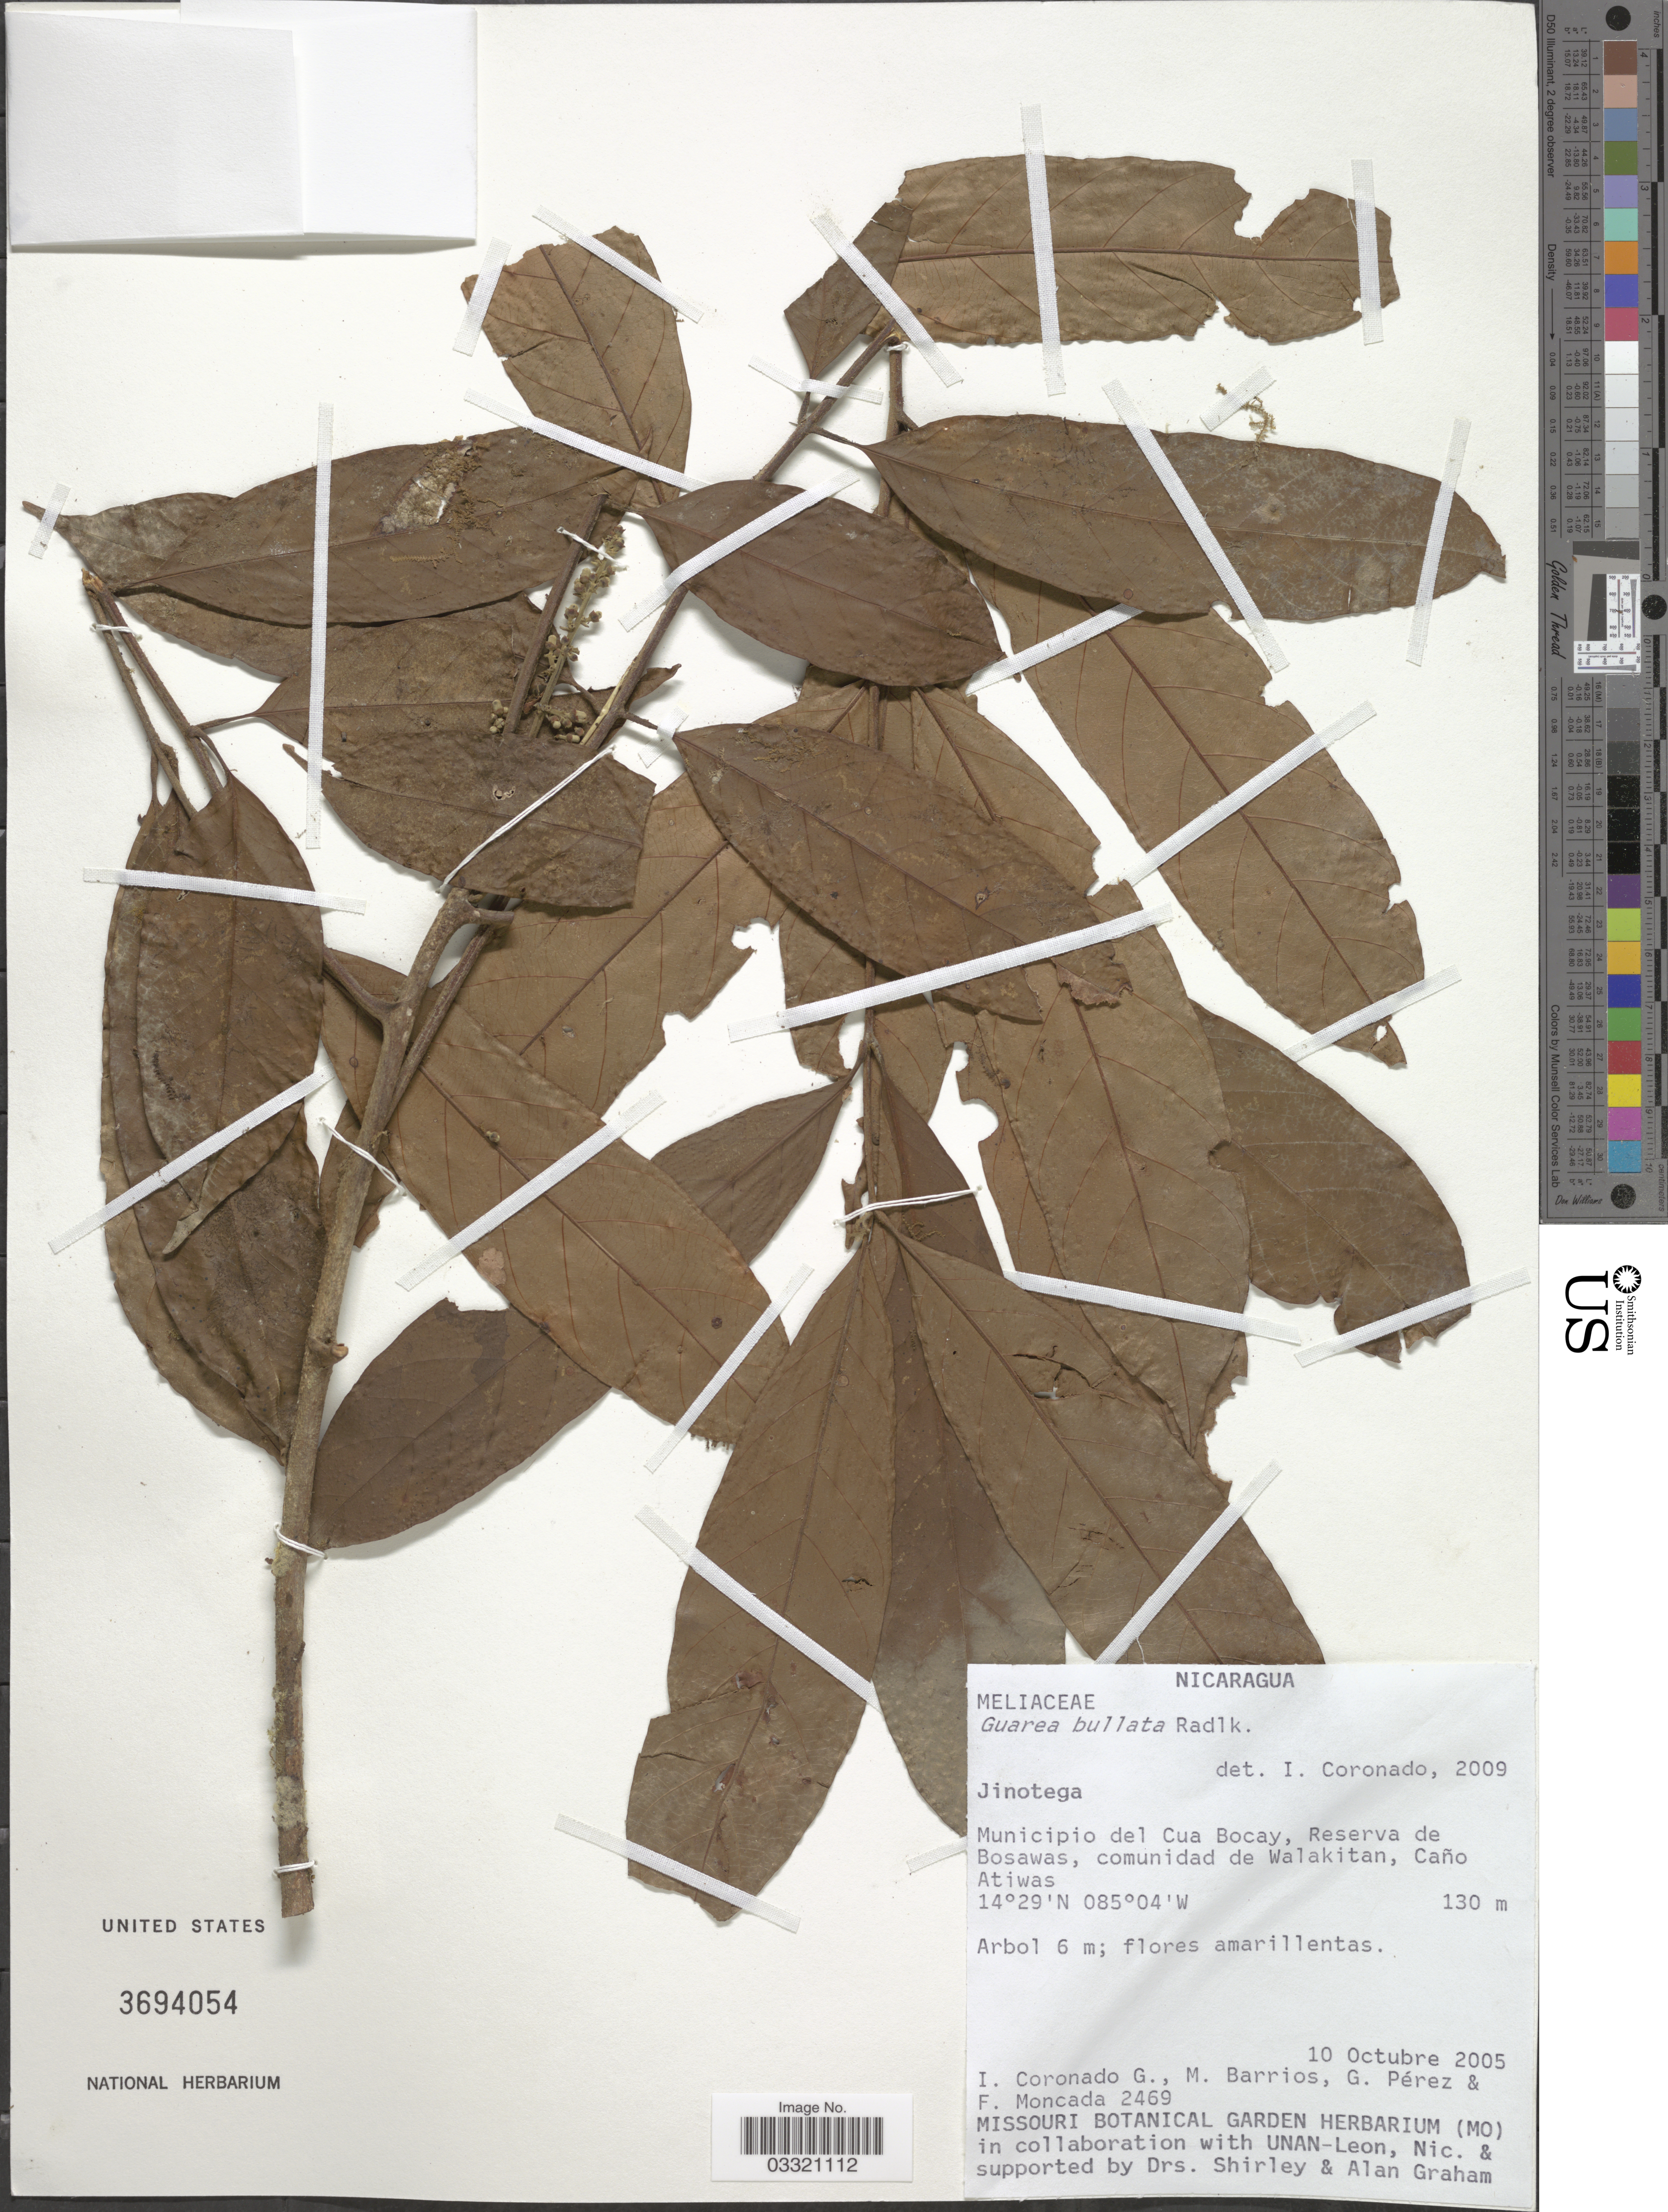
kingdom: Plantae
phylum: Tracheophyta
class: Magnoliopsida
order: Sapindales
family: Meliaceae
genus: Guarea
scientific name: Guarea bullata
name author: Radlk.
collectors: I. Coronado, M. Barrios, G. Perez & F. Moncada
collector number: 2469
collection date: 2005-10-10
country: Nicaragua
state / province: Jinotega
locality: Municipio del Cua Bocay, Reserva de Bosawas, comunidad de Walakitan, Caño Atiwas.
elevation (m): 130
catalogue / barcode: US 3694054